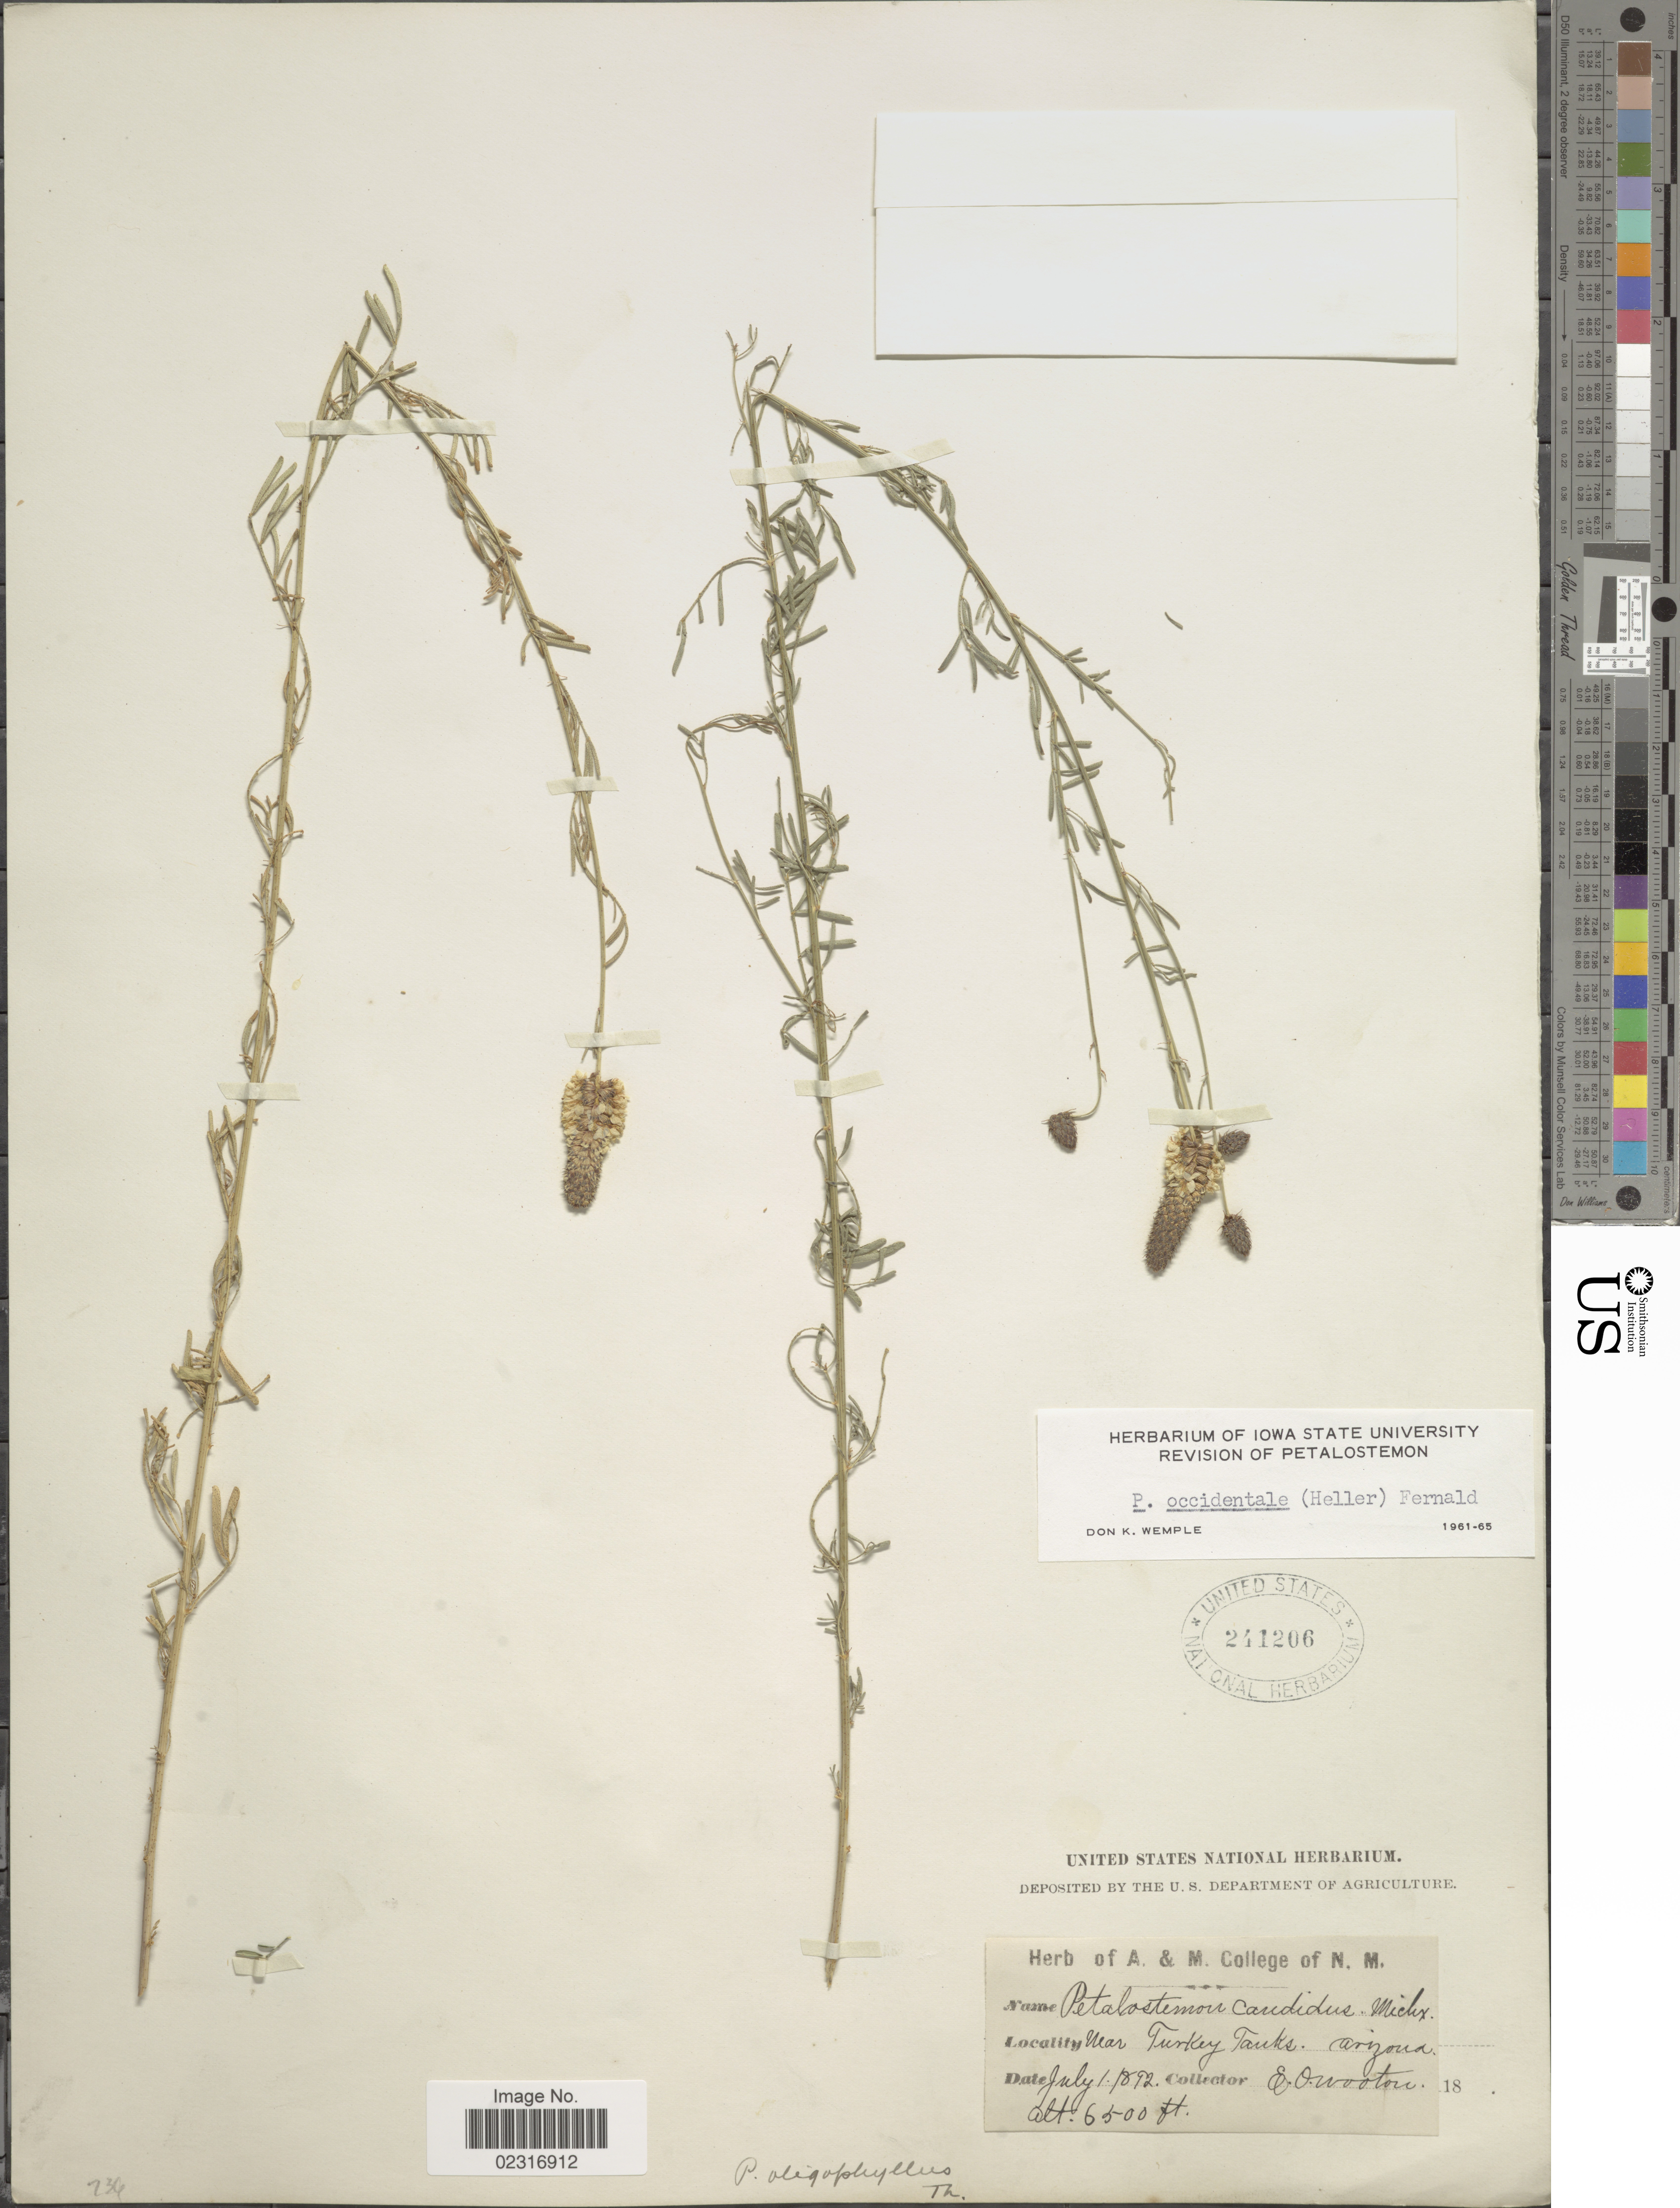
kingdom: Plantae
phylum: Tracheophyta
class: Magnoliopsida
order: Fabales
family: Fabaceae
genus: Dalea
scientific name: Dalea candida var. oligophylla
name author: (Torr) Shinners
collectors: E. O. Wooton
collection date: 1892-07-01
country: United States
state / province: Arizona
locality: Near Turkey Tanks.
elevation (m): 1981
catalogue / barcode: US 241206